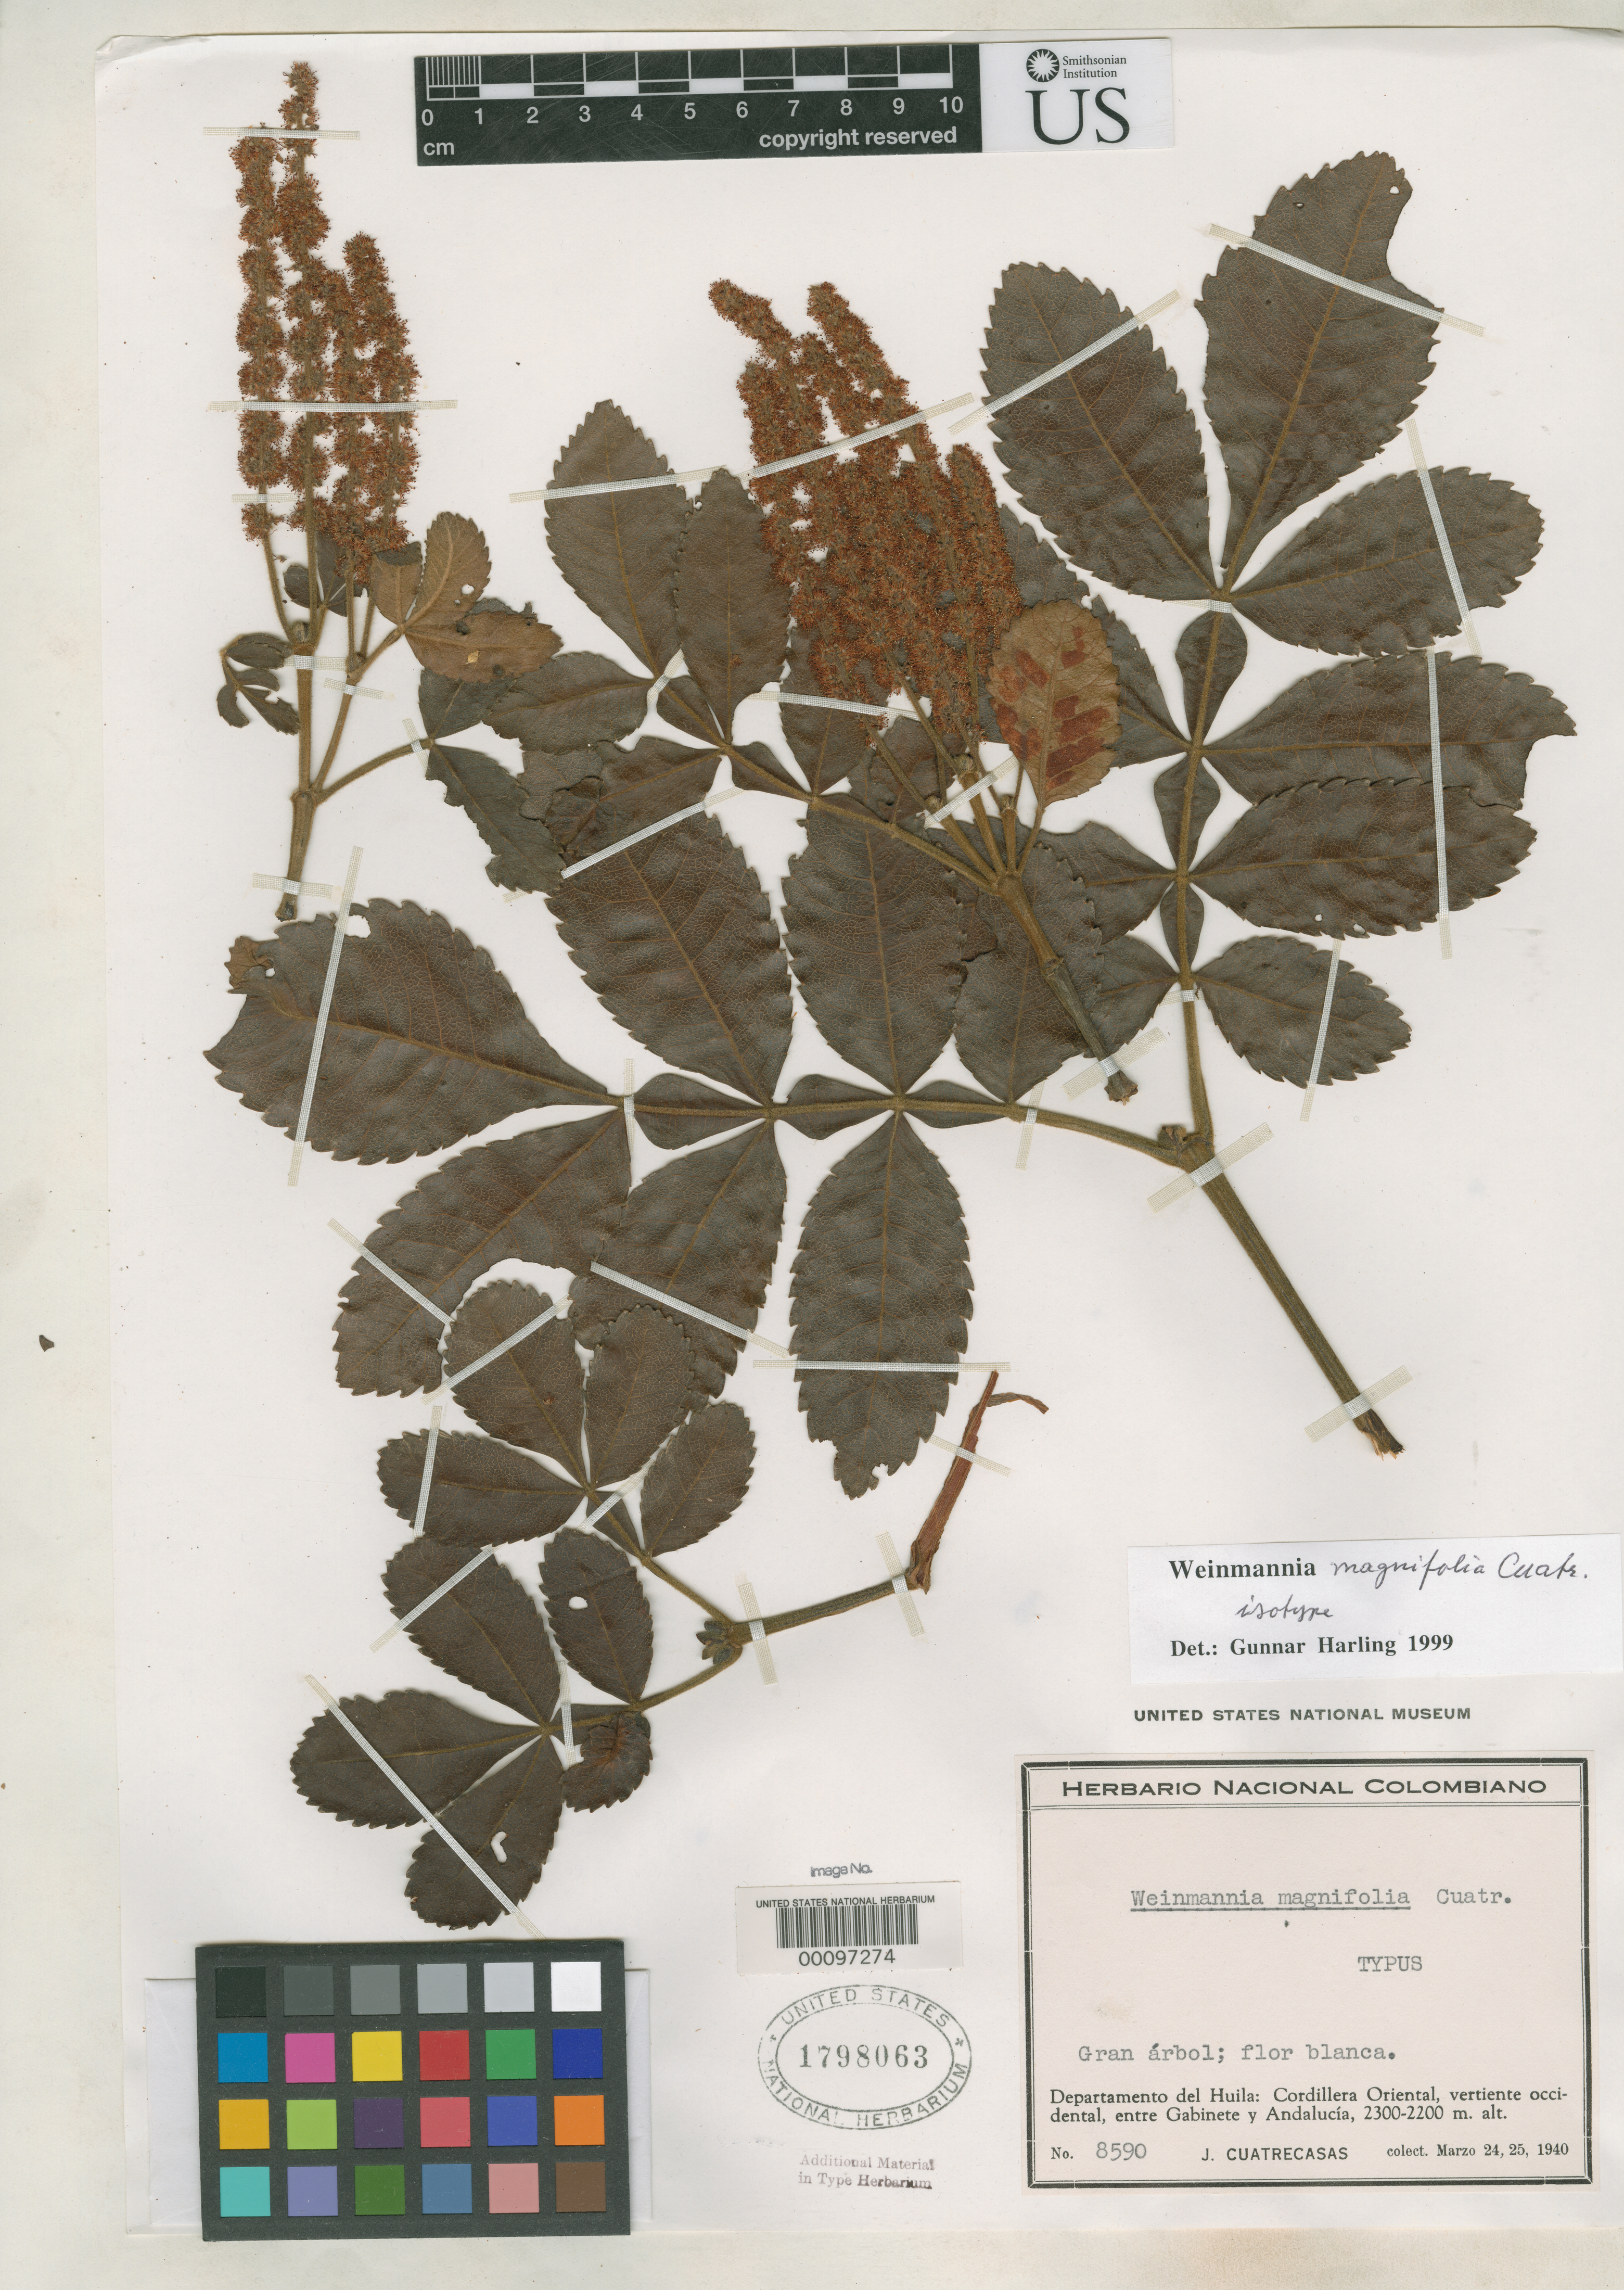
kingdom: Plantae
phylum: Tracheophyta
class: Magnoliopsida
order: Oxalidales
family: Cunoniaceae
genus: Weinmannia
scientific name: Weinmannia magnifolia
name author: Cuatrec.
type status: Isotype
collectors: J. Cuatrecasas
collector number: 8590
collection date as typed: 24 Mar 1940 to 25 Mar 1940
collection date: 1940-03-24/1940-03-25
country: Colombia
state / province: Huila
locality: Cordillera Oriental, Gabinete and Andalucia.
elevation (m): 2200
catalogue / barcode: US 1798063